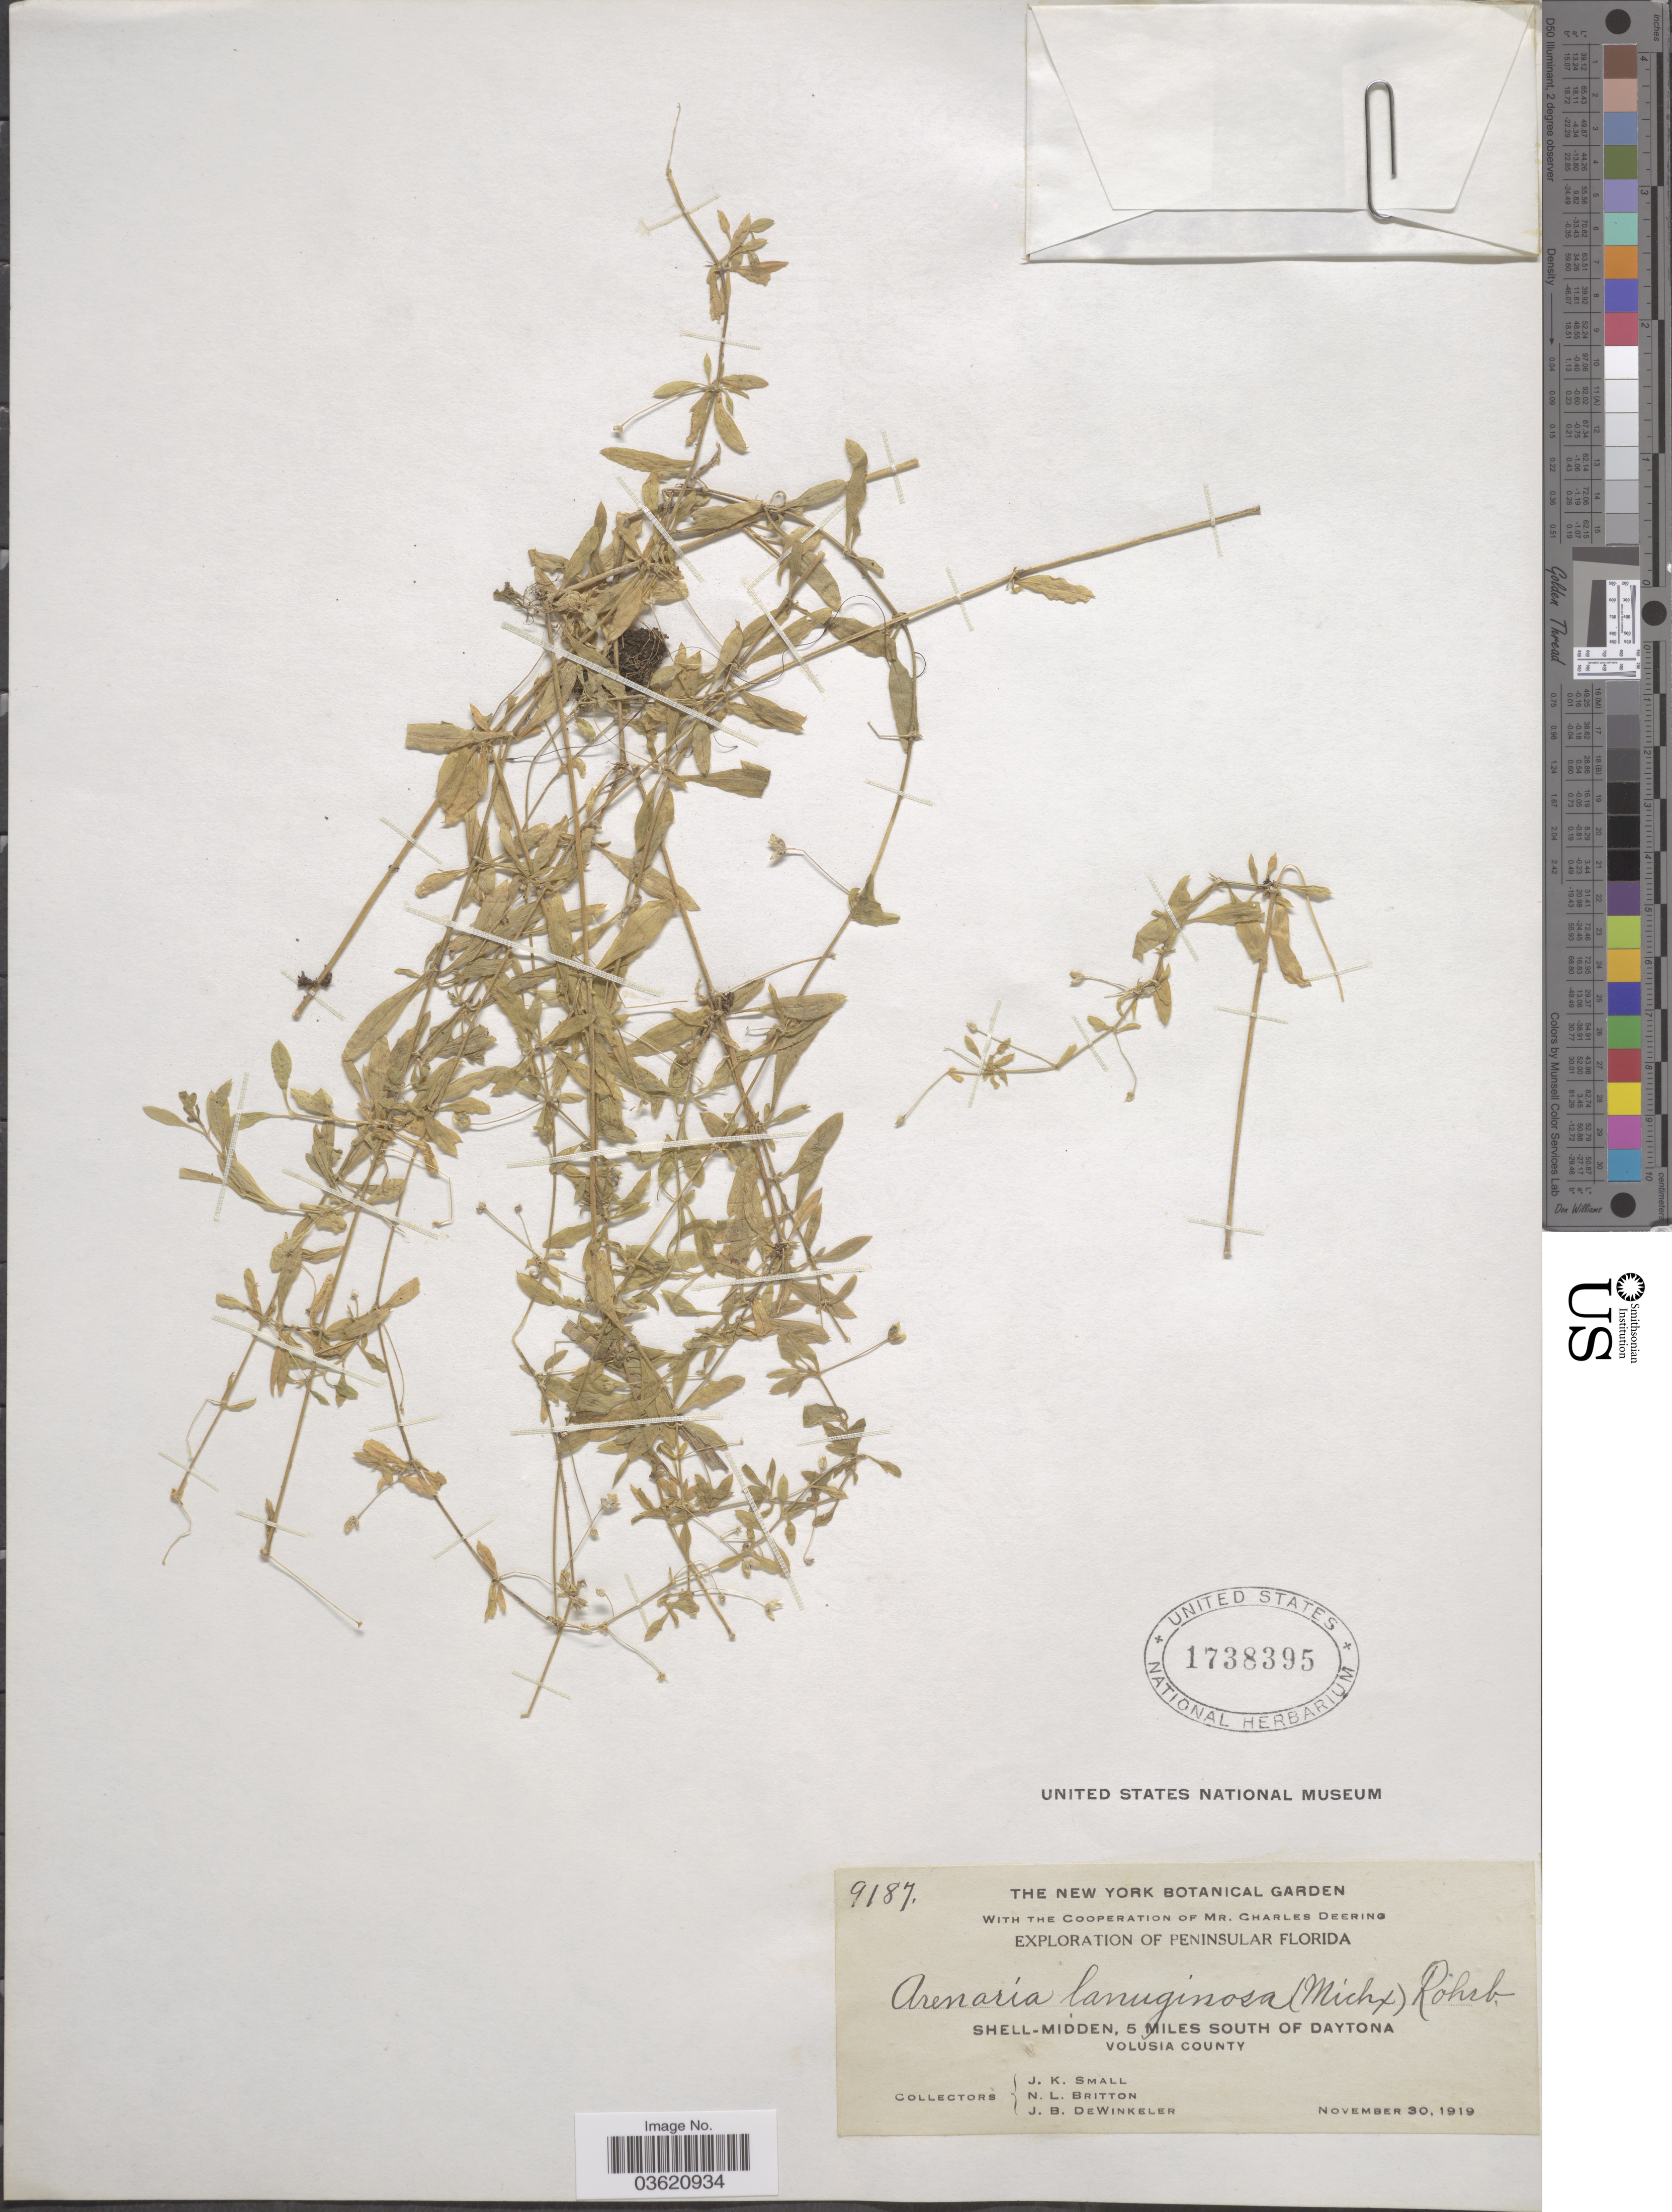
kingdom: Plantae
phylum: Tracheophyta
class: Magnoliopsida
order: Caryophyllales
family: Caryophyllaceae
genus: Arenaria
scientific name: Arenaria lanuginosa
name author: (Michx.) Rohrb.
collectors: J. K. Small, N. Britton & J. B. Dewinkeler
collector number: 9187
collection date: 1919-11-30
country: United States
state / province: Florida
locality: Peninsular Florida. Shell-Midden, 5 miles south of Daytona, Volusia County.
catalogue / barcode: US 1738395